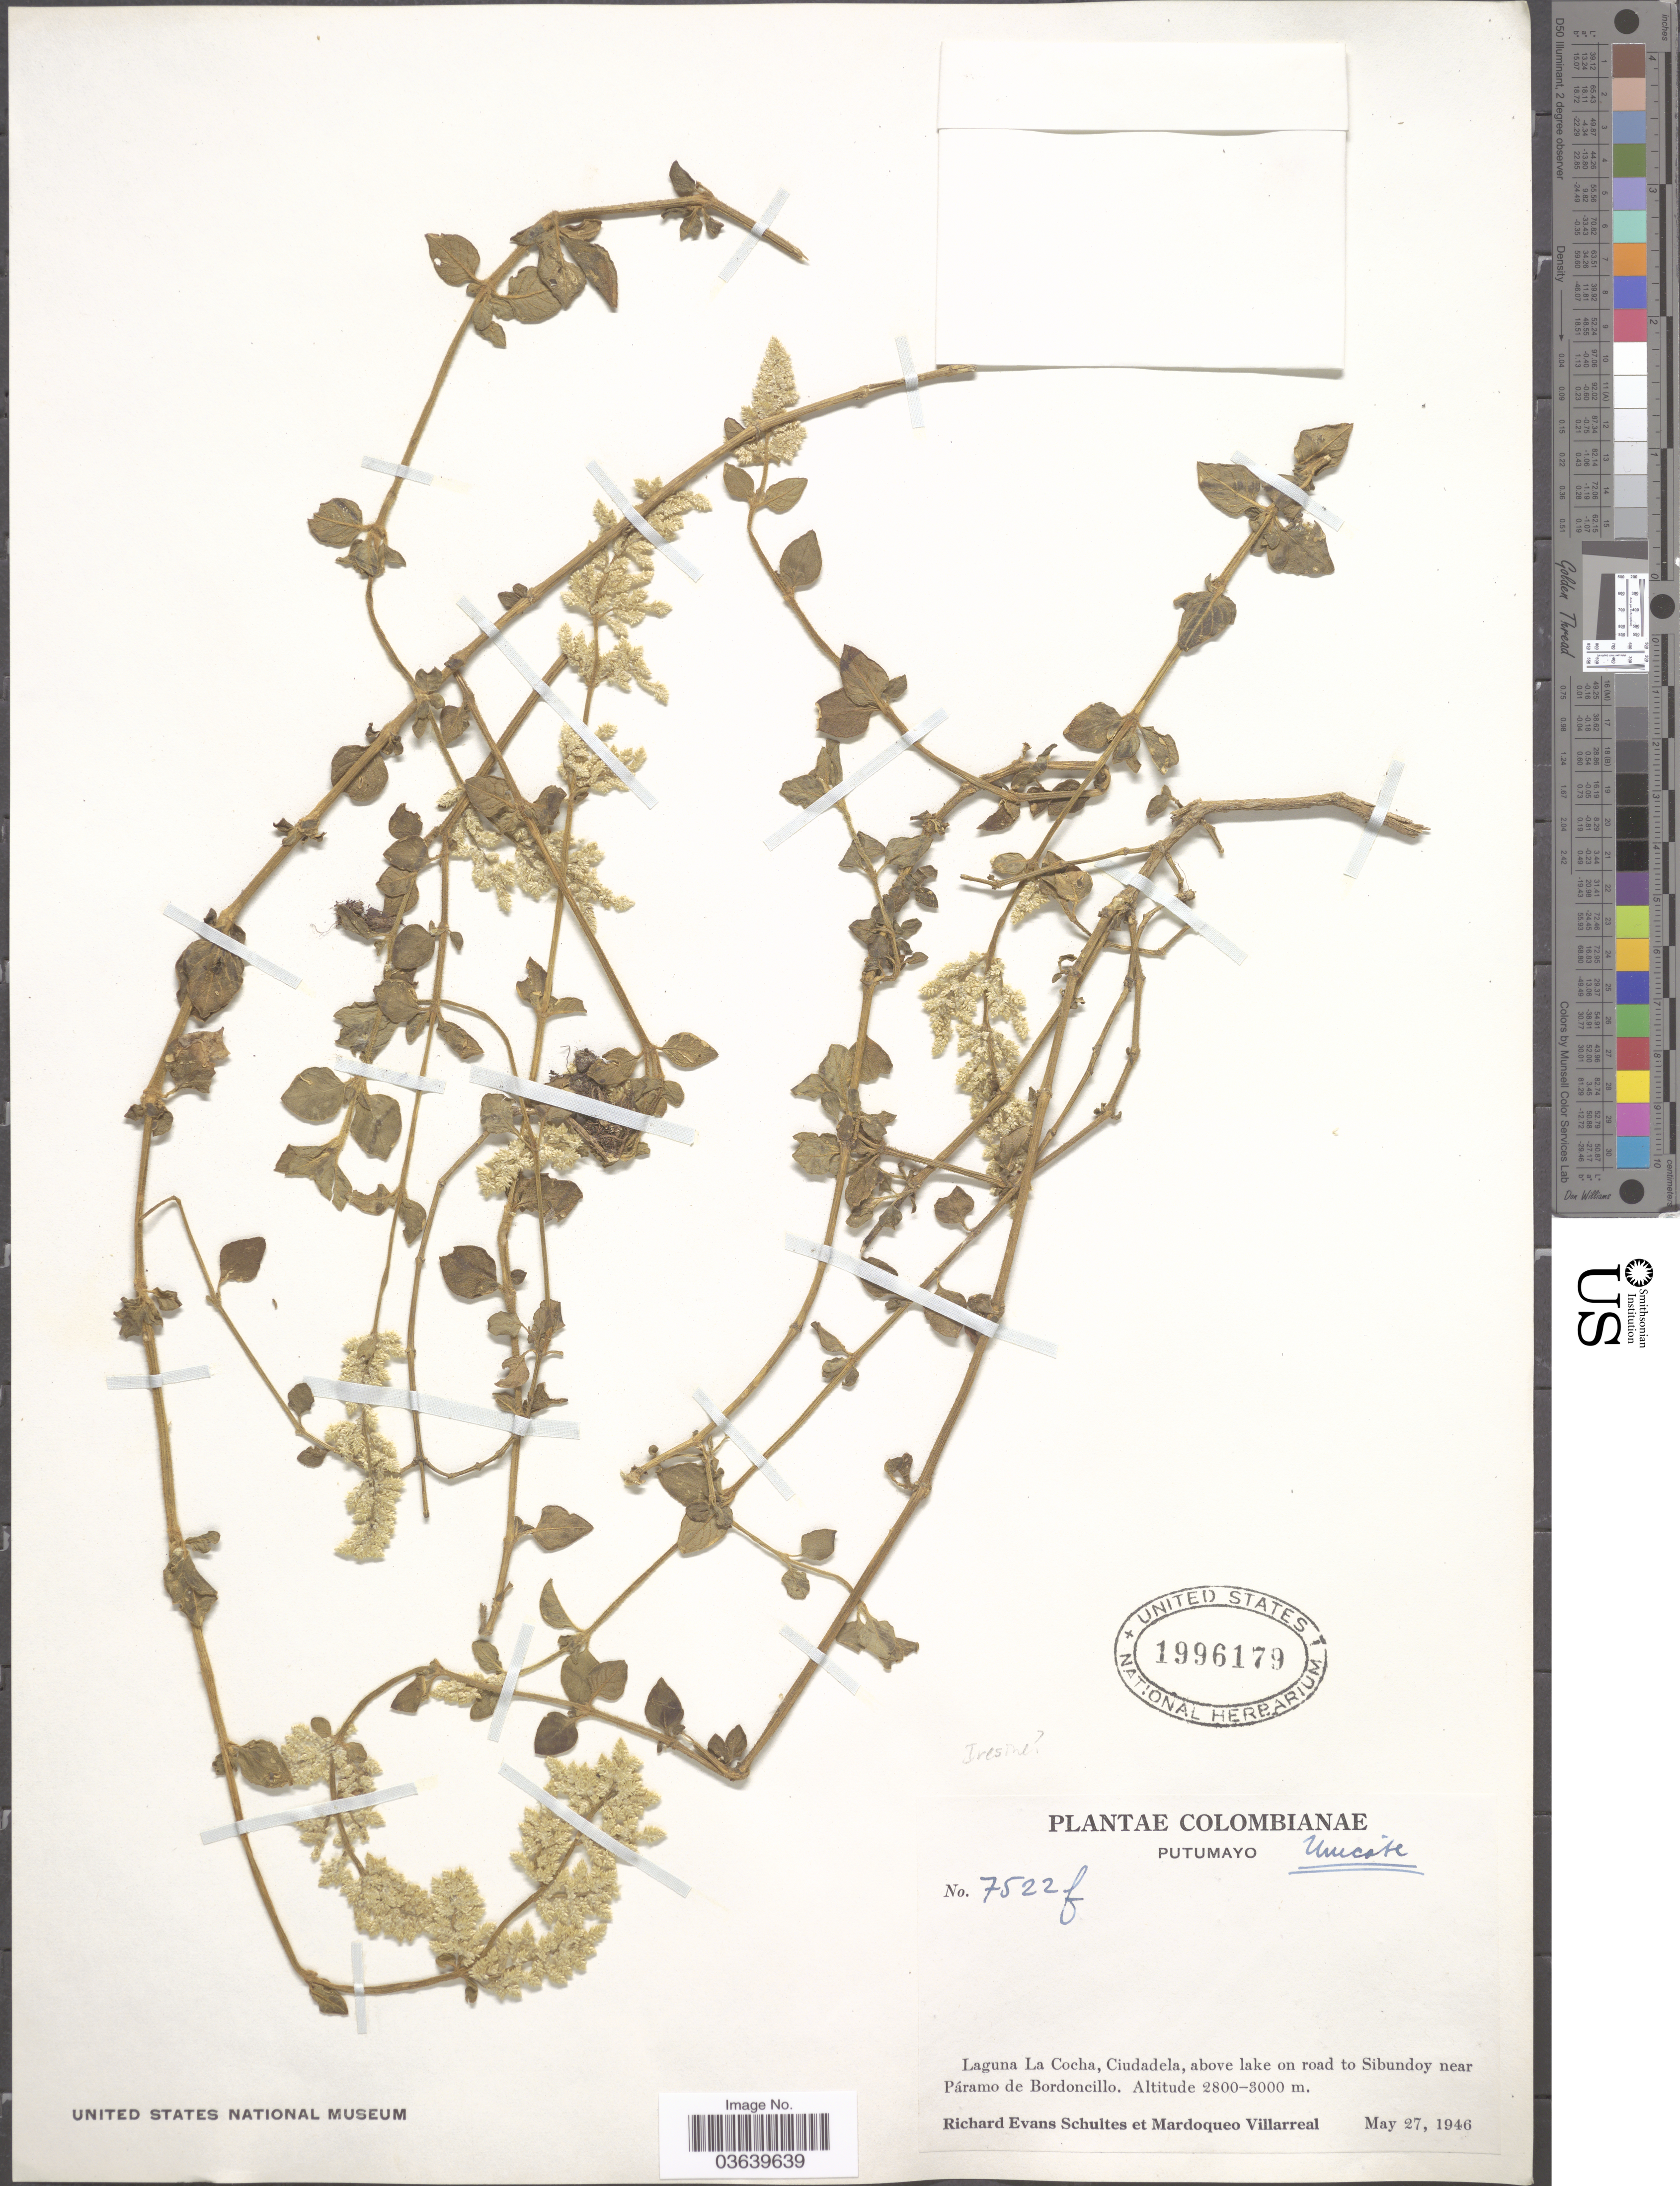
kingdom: Plantae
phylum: Tracheophyta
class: Magnoliopsida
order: Caryophyllales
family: Amaranthaceae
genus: Iresine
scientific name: Iresine sp.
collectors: R. E. Schultes & M. Villarreal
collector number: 7522f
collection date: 1946-05-27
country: Colombia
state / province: Putumayo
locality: Laguna La Cocha, Ciudadela, above lake on road to Sibundoy near Páramo de Bordoncillo.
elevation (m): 2800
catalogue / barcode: US 1996179